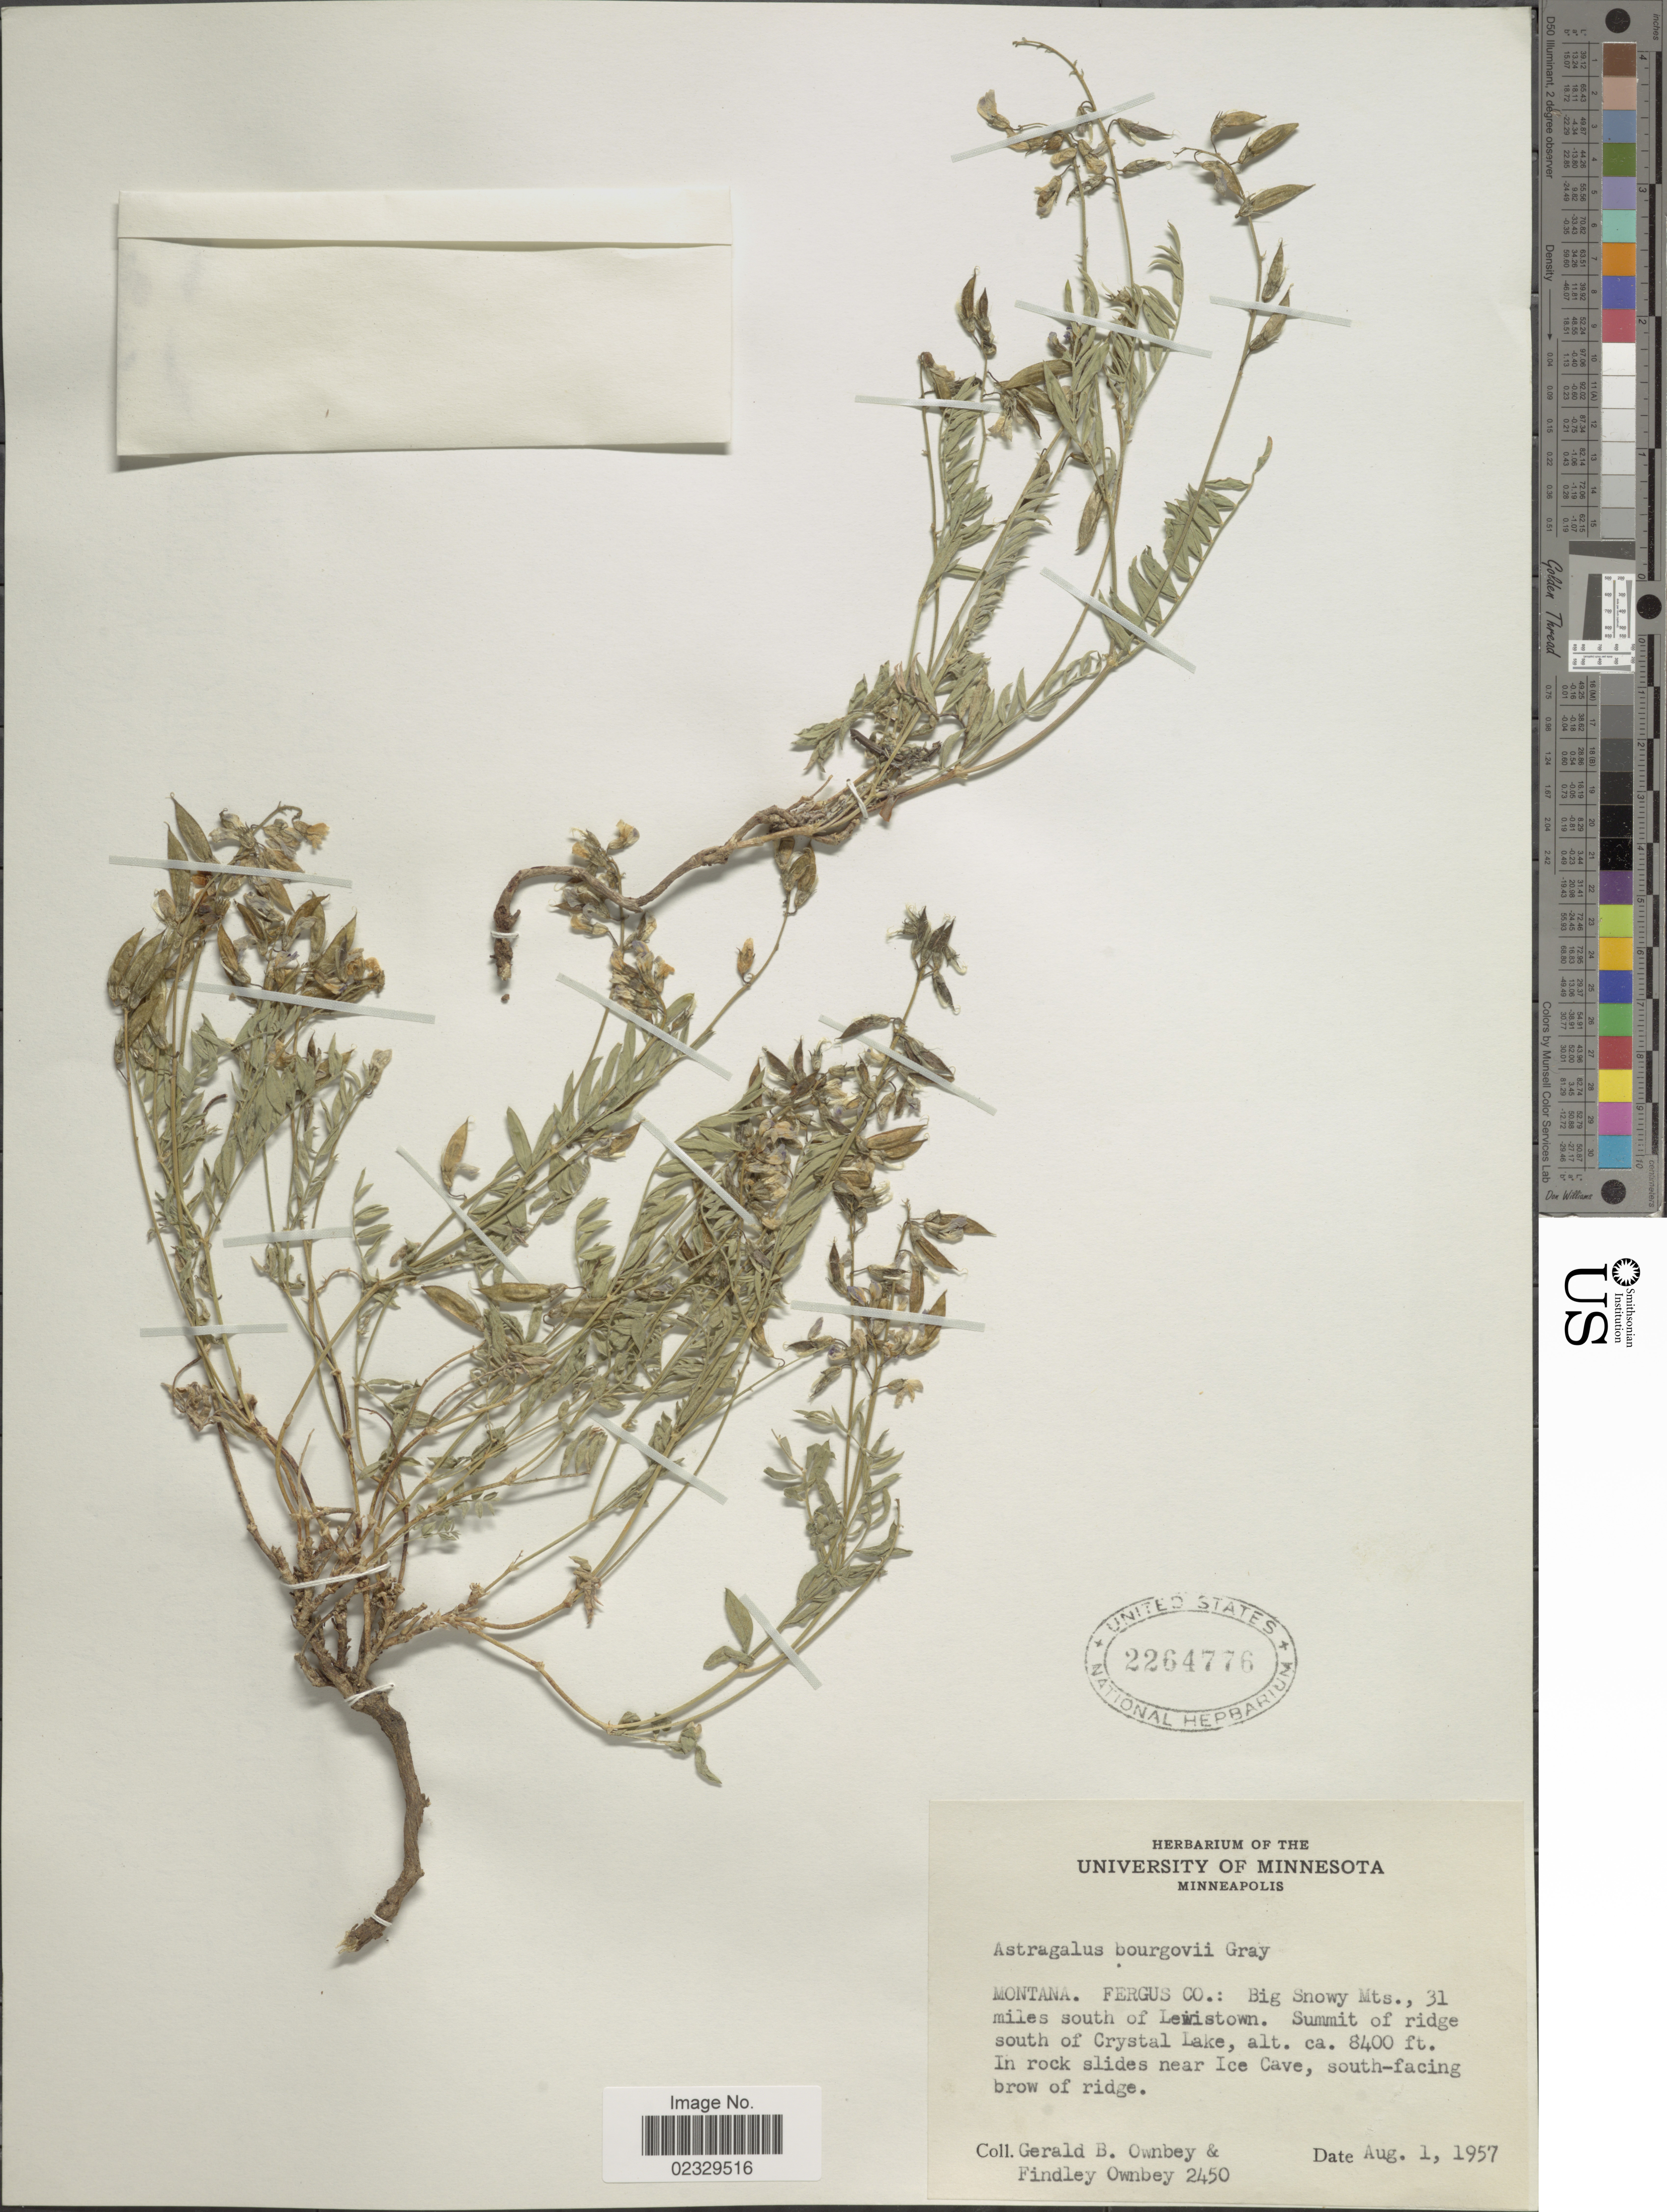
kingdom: Plantae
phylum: Tracheophyta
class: Magnoliopsida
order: Fabales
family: Fabaceae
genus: Astragalus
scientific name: Astragalus bourgovii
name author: A. Gray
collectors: G. B. Ownbey & F. Ownbey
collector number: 2450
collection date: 1957-08-01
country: United States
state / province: Montana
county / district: Fergus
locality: Big Snowy Mts., 31 miles S of Lewistown. Summit of ridge S of Crystal Lake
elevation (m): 2560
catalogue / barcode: US 2264776